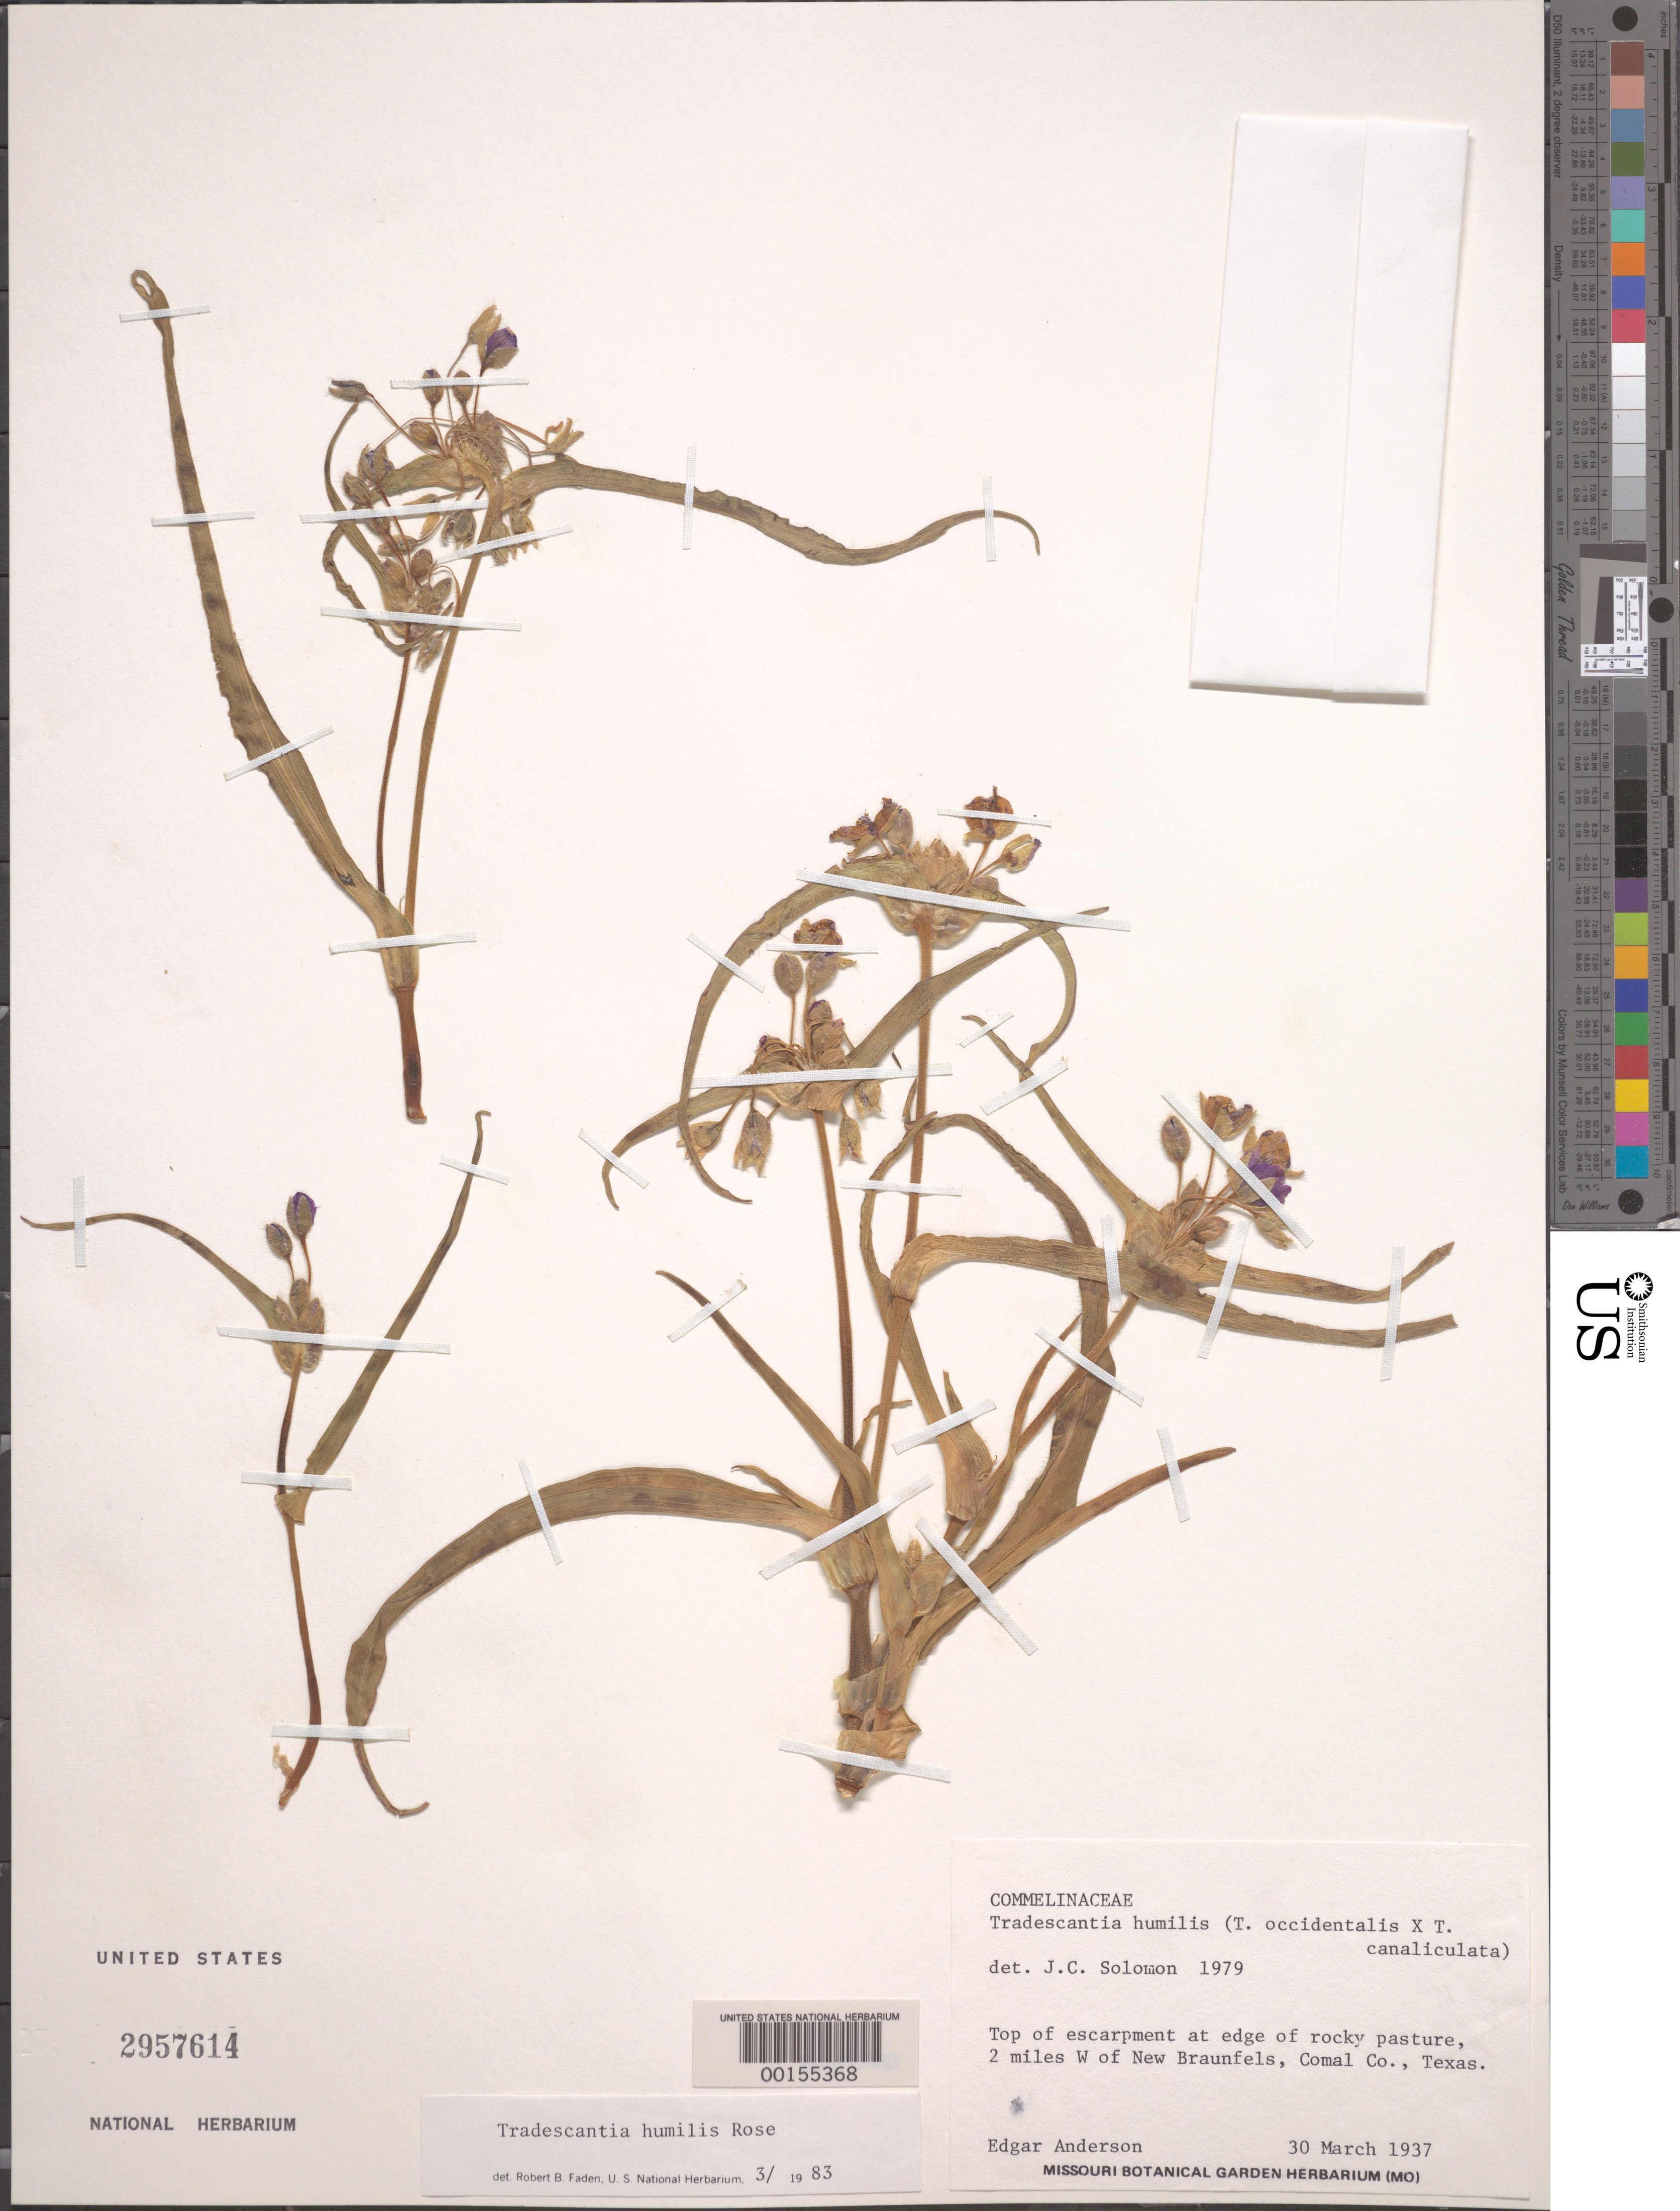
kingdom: Plantae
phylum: Tracheophyta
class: Liliopsida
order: Commelinales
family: Commelinaceae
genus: Tradescantia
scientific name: Tradescantia humilis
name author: Rose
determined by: Faden, Robert B., (US), Smithsonian Institution - National Museum of Natural History (UNITED STATES)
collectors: E. S. Anderson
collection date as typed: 30 Mar 1937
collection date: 1937-03-30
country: United States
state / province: Texas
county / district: Comal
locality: New braunfels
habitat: Rocky pasture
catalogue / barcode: US 2957614